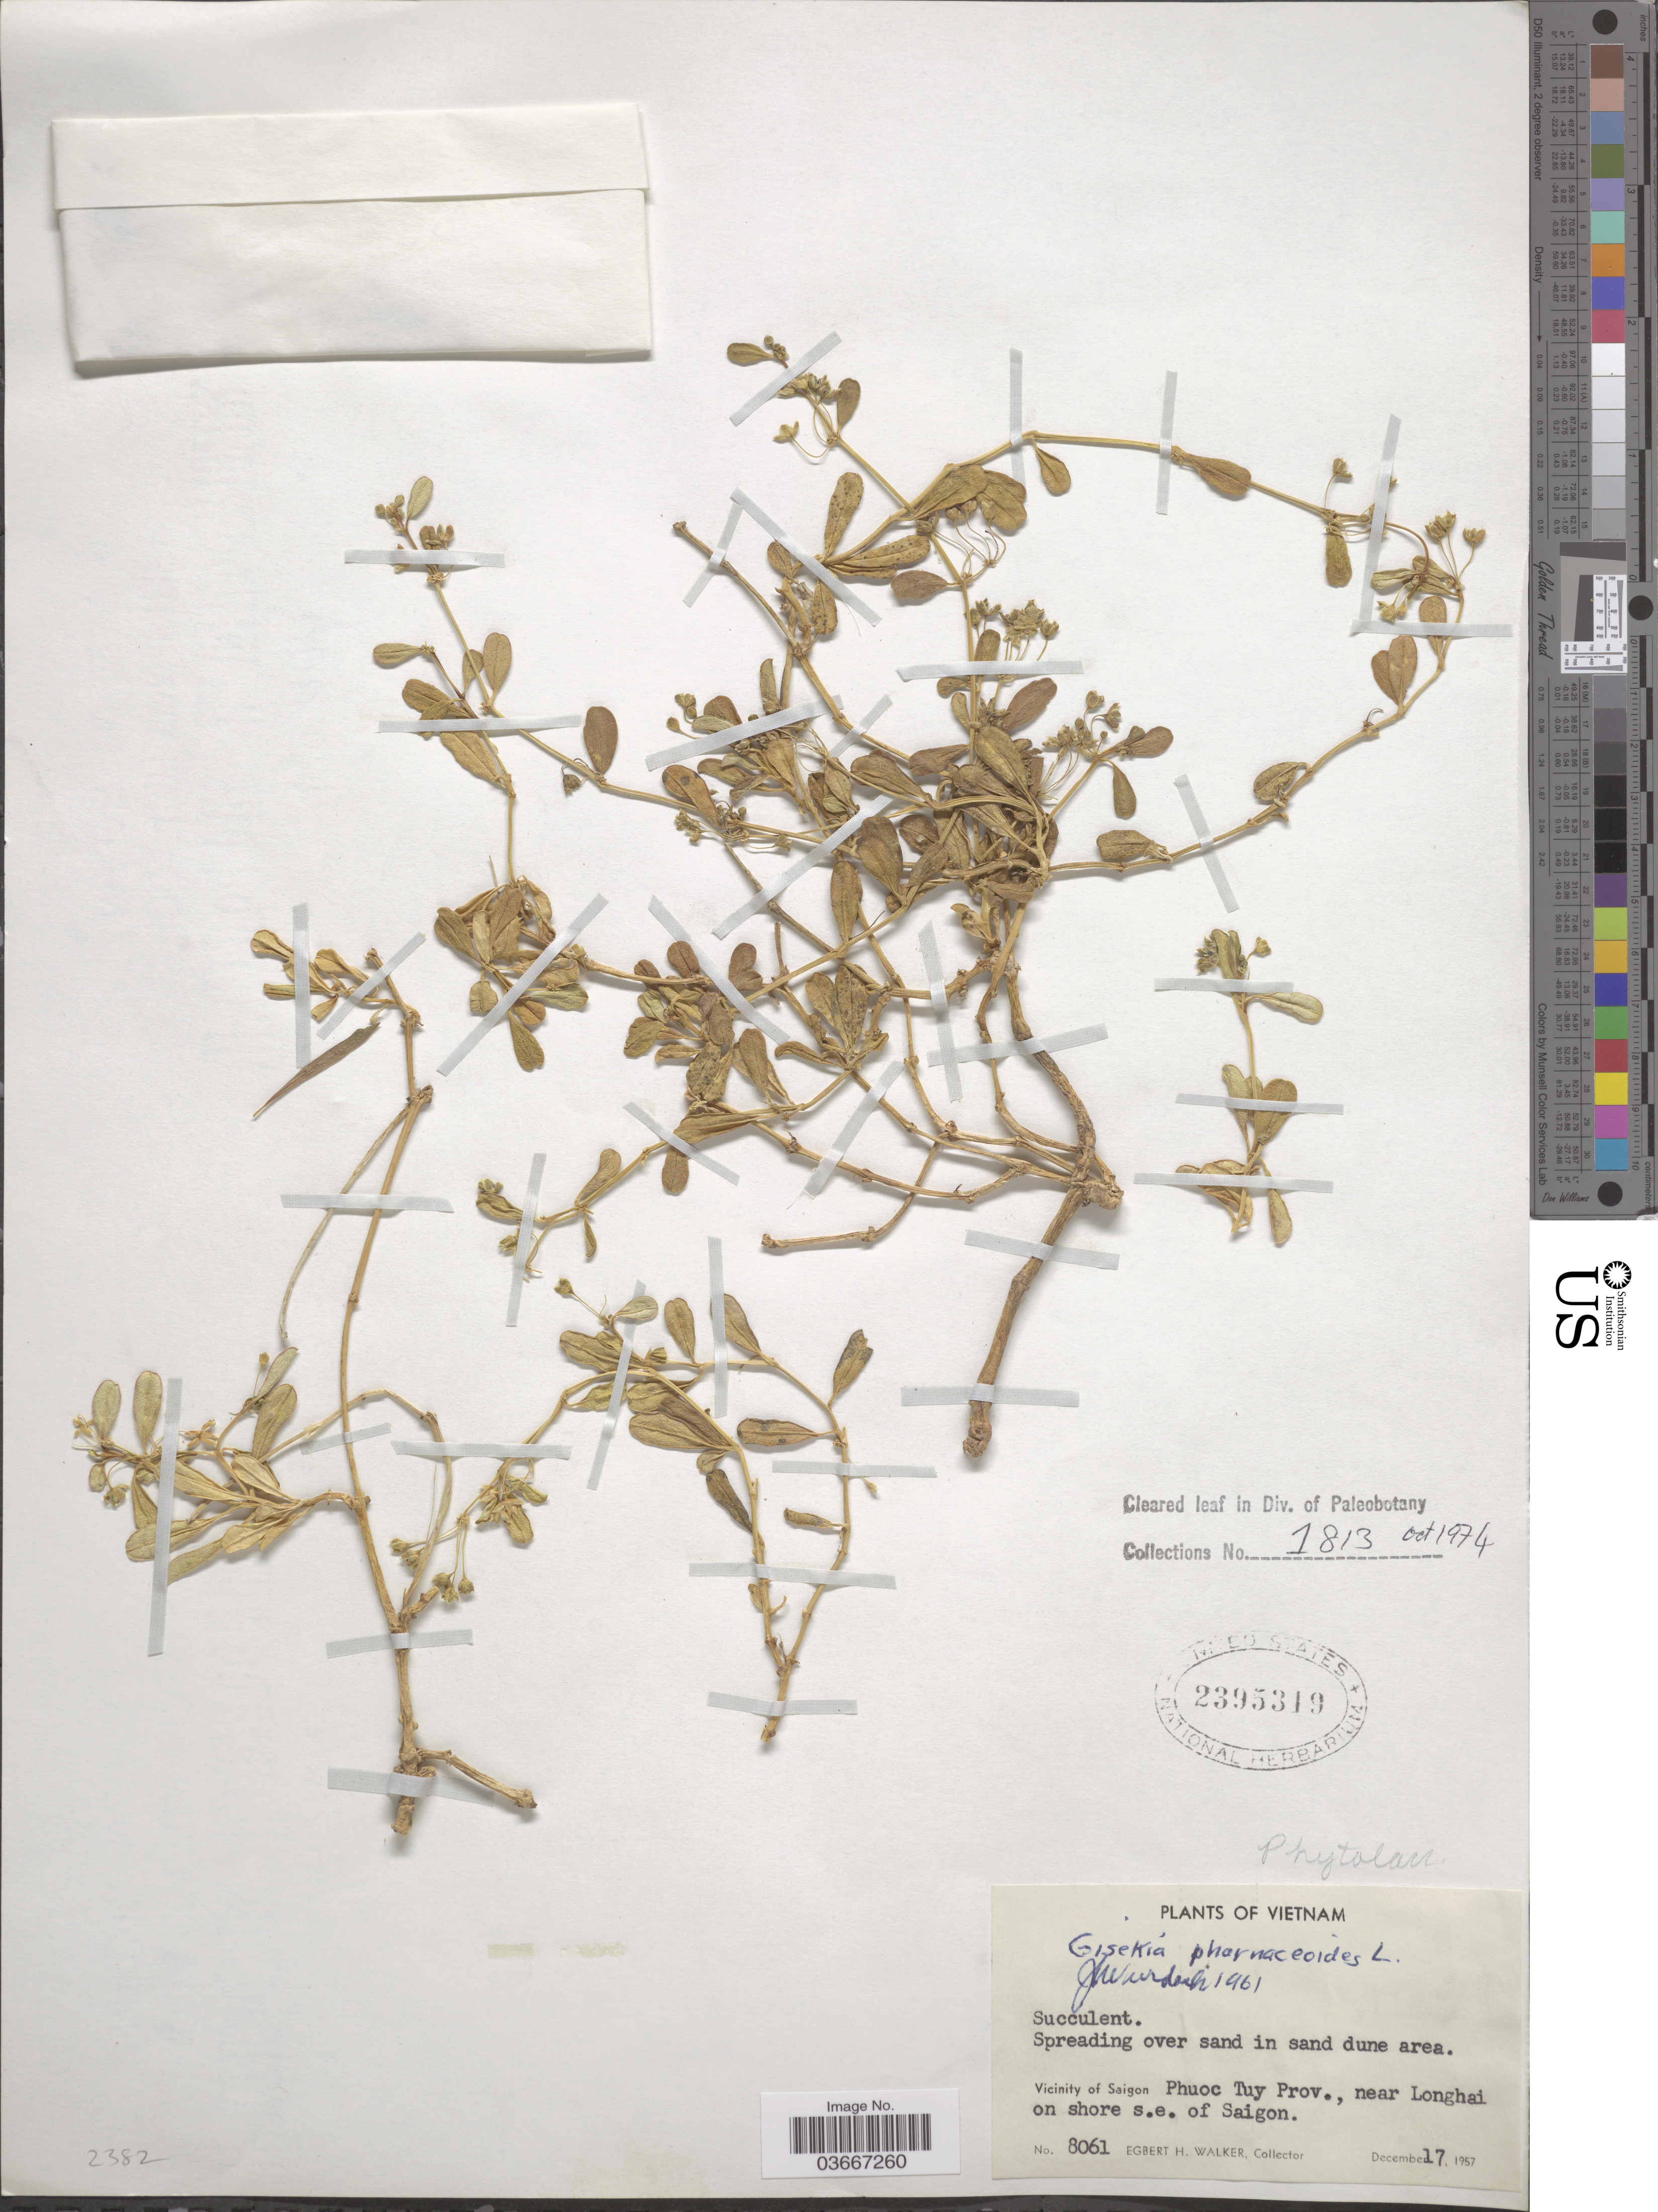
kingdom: Plantae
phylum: Tracheophyta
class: Magnoliopsida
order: Caryophyllales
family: Gisekiaceae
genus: Gisekia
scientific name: Gisekia sp.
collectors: E. H. Walker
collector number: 8061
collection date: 1957-12-17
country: Vietnam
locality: Vicinity of Saigon. Phuoc Tuy Prov., near Longhai on shore s. e. of Saigon.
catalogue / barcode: US 2395319